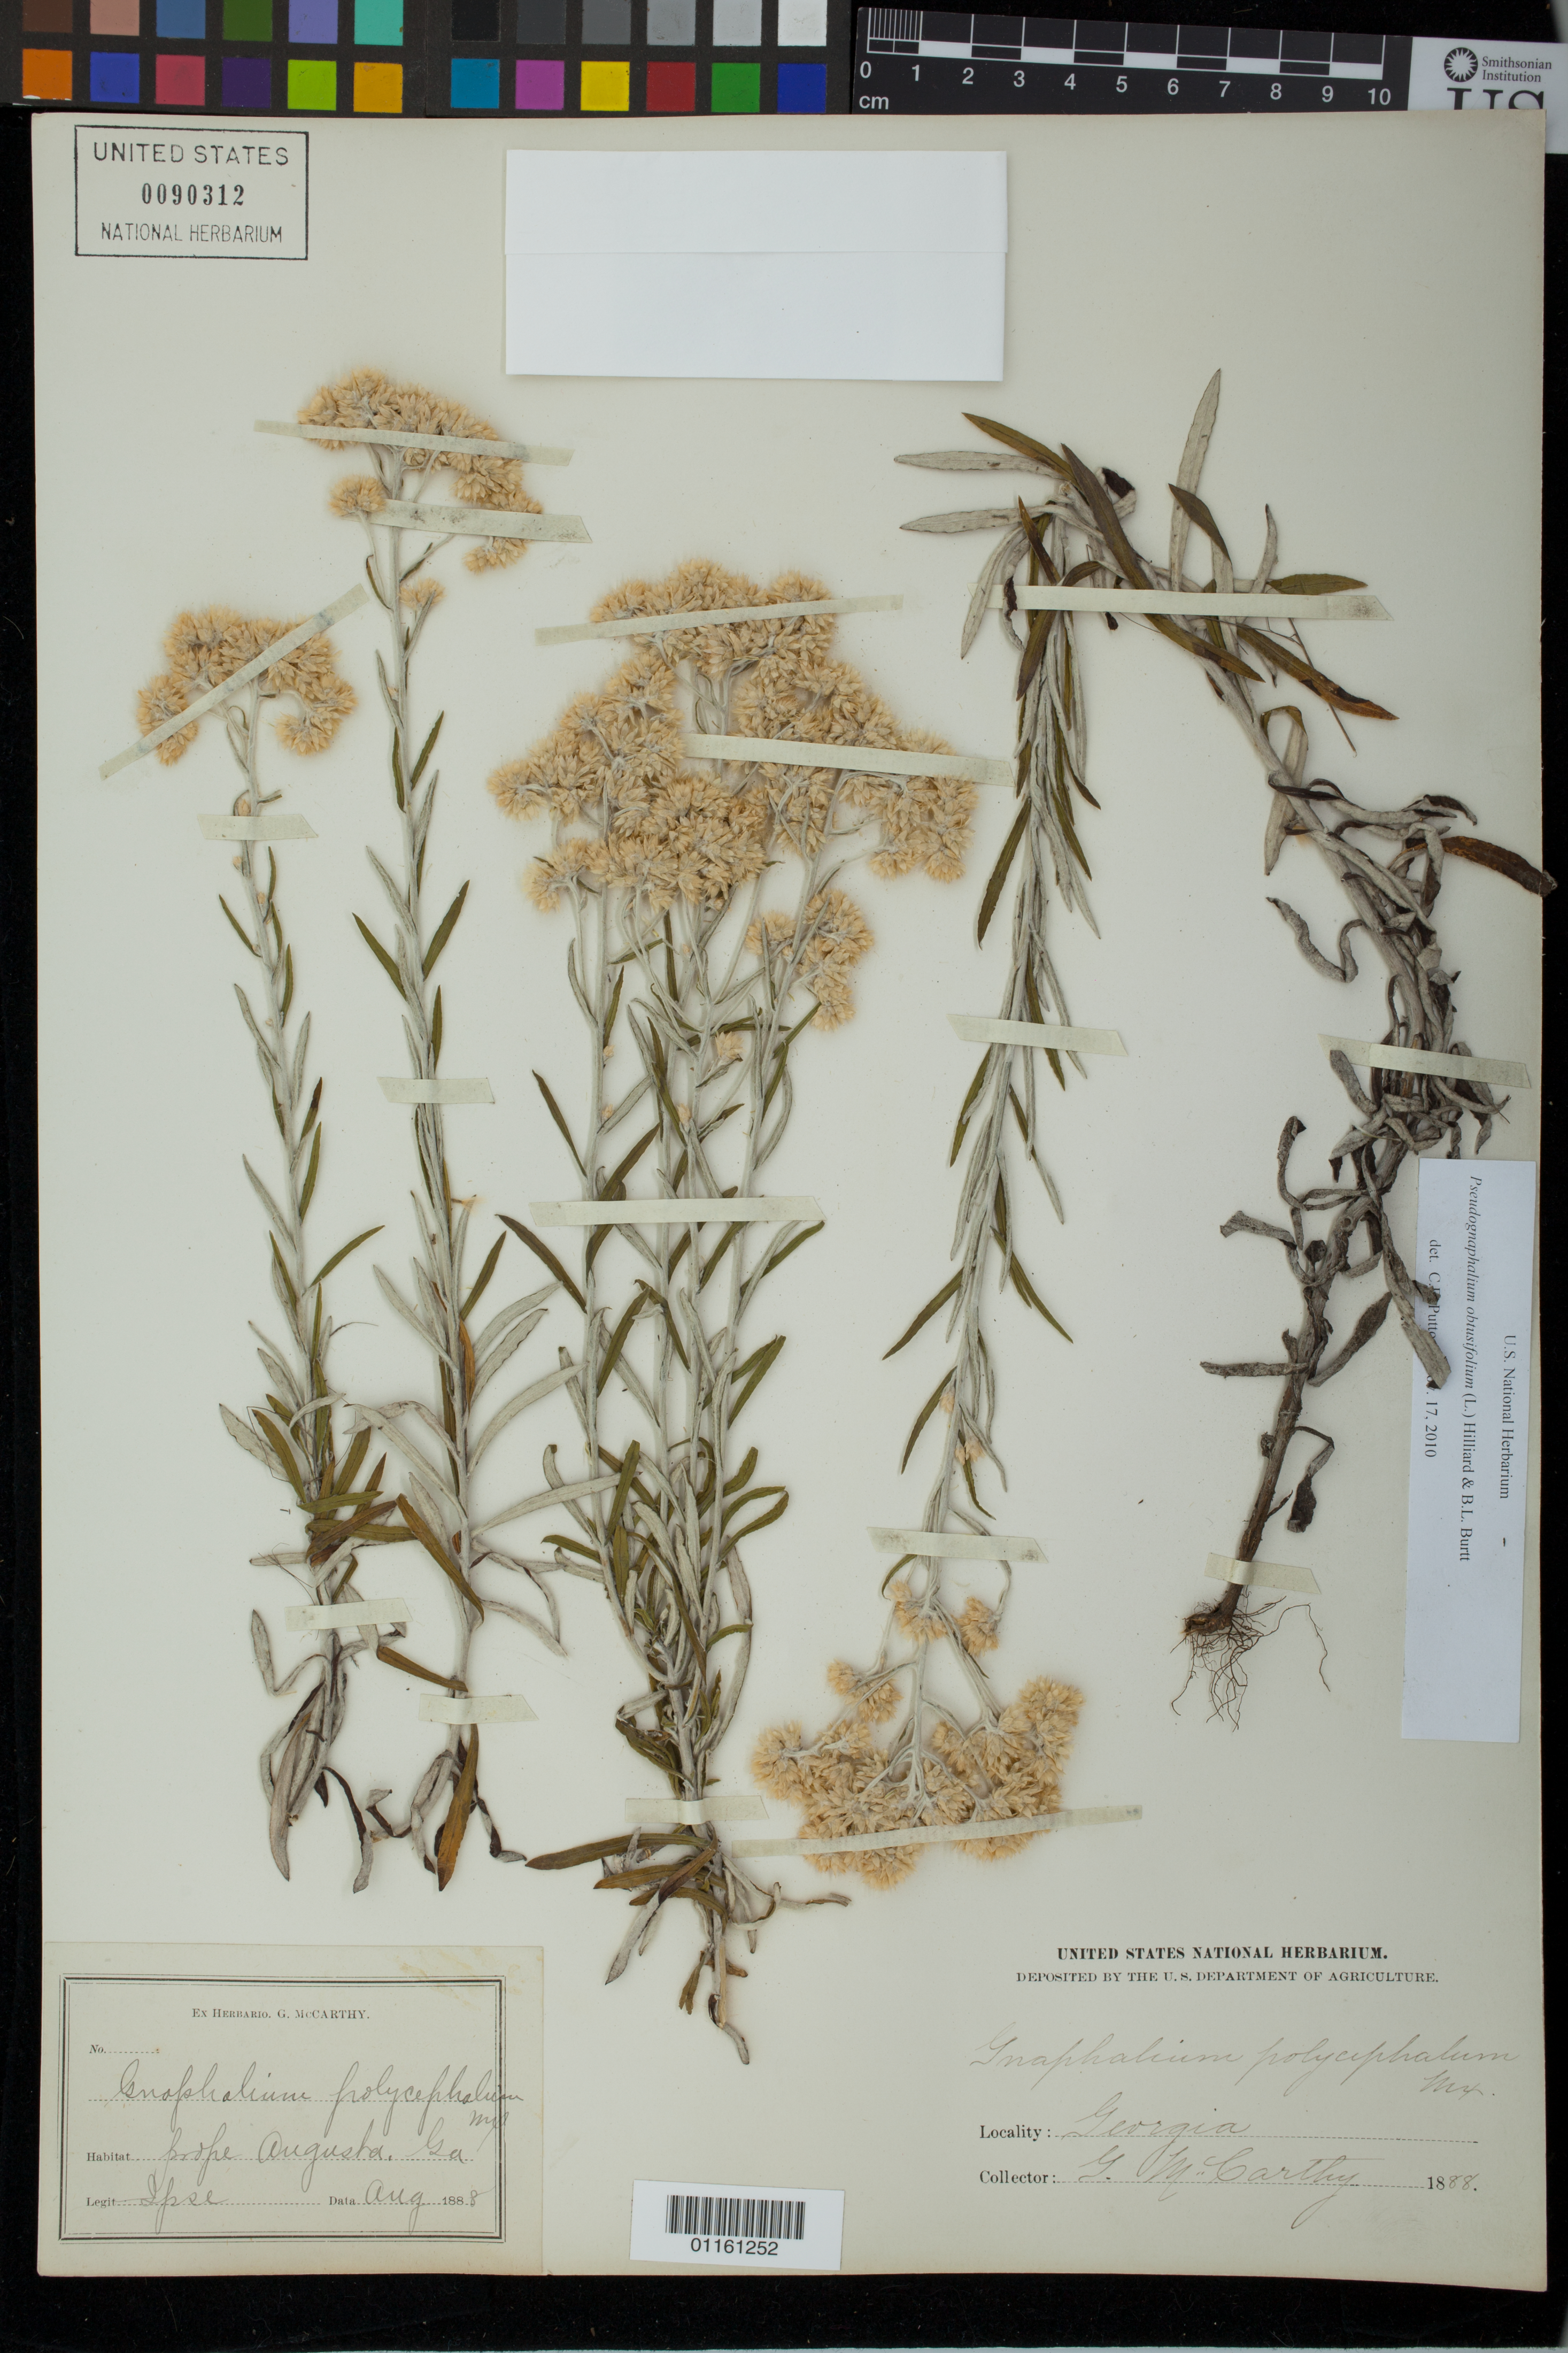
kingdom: Plantae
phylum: Tracheophyta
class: Magnoliopsida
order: Asterales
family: Asteraceae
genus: Pseudognaphalium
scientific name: Pseudognaphalium obtusifolium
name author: (L.) Hilliard & B.L. Burtt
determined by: Puttock, C. F.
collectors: G. M. Mccarthy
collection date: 1888-08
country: United States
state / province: Georgia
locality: Augusta.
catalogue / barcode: US 90312